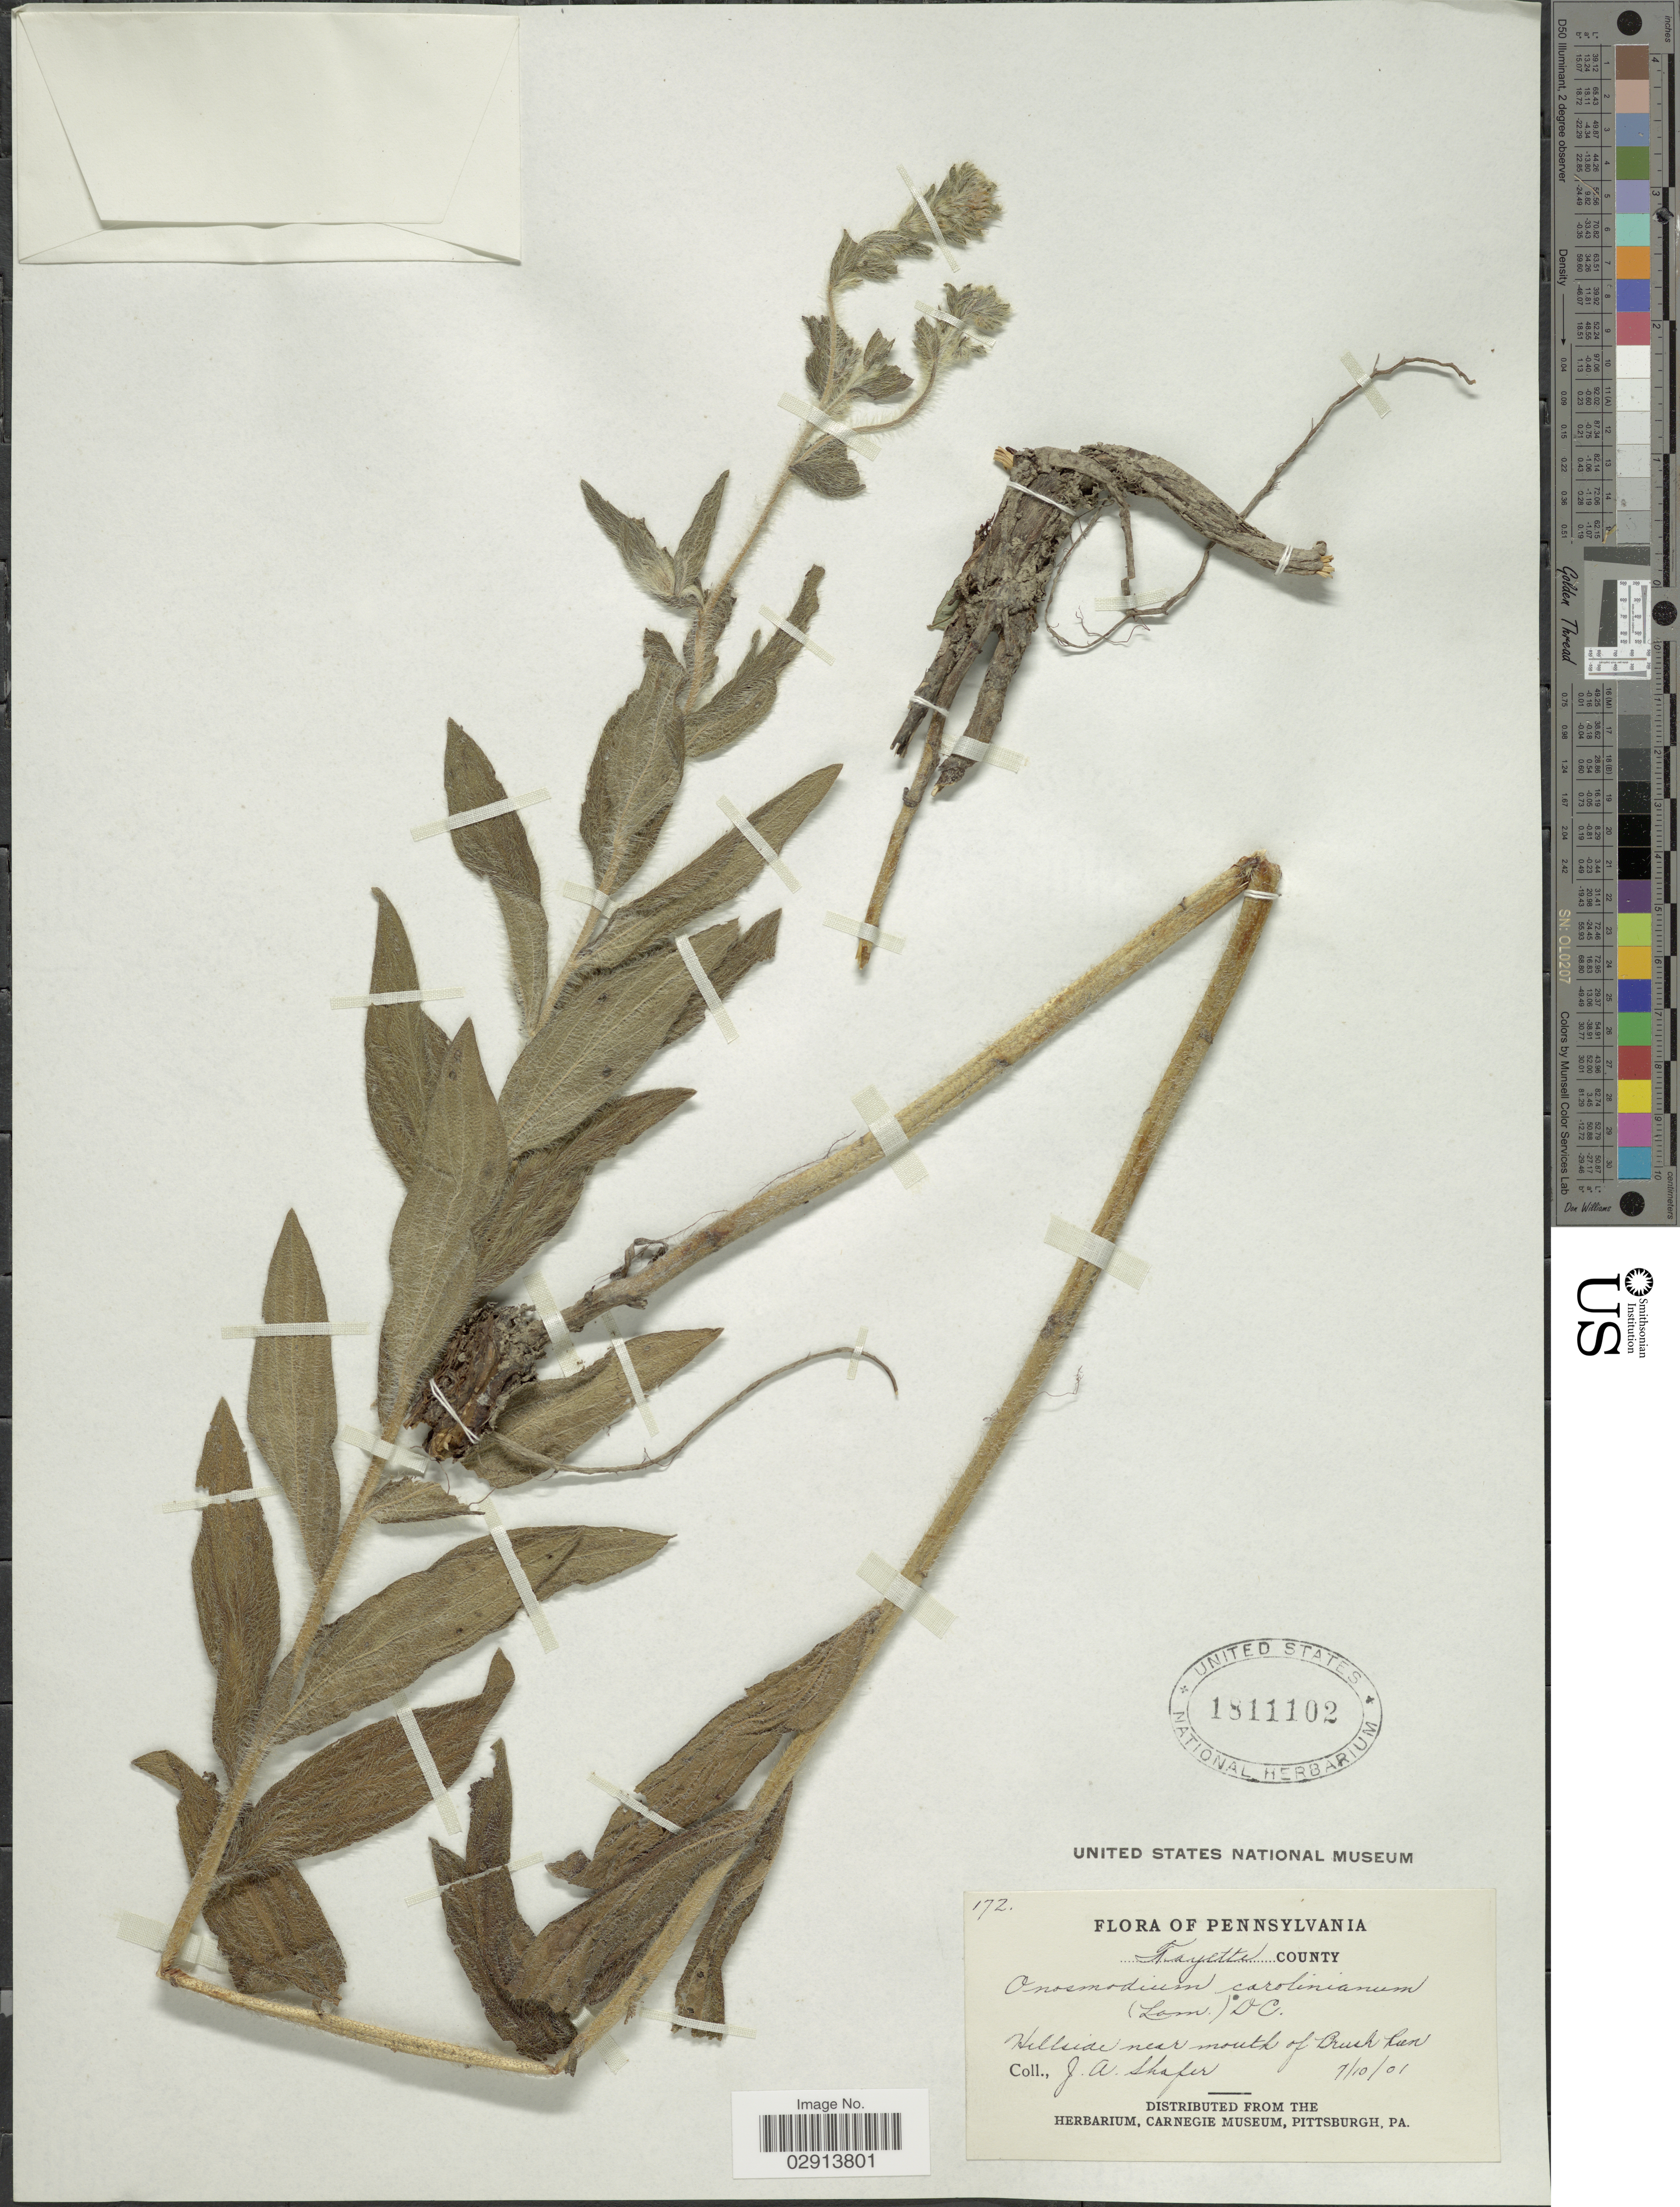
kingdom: Plantae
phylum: Tracheophyta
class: Magnoliopsida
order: Boraginales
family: Boraginaceae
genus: Lithospermum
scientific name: Lithospermum caroliniense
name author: (J.F. Gmel.) MacMill.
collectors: J. A. Shafer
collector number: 172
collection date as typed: Transcribed d/m/y: 10/7/1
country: United States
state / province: Pennsylvania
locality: Fayette County. Hillside near mouth of Brush Run.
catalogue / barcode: US 1811102